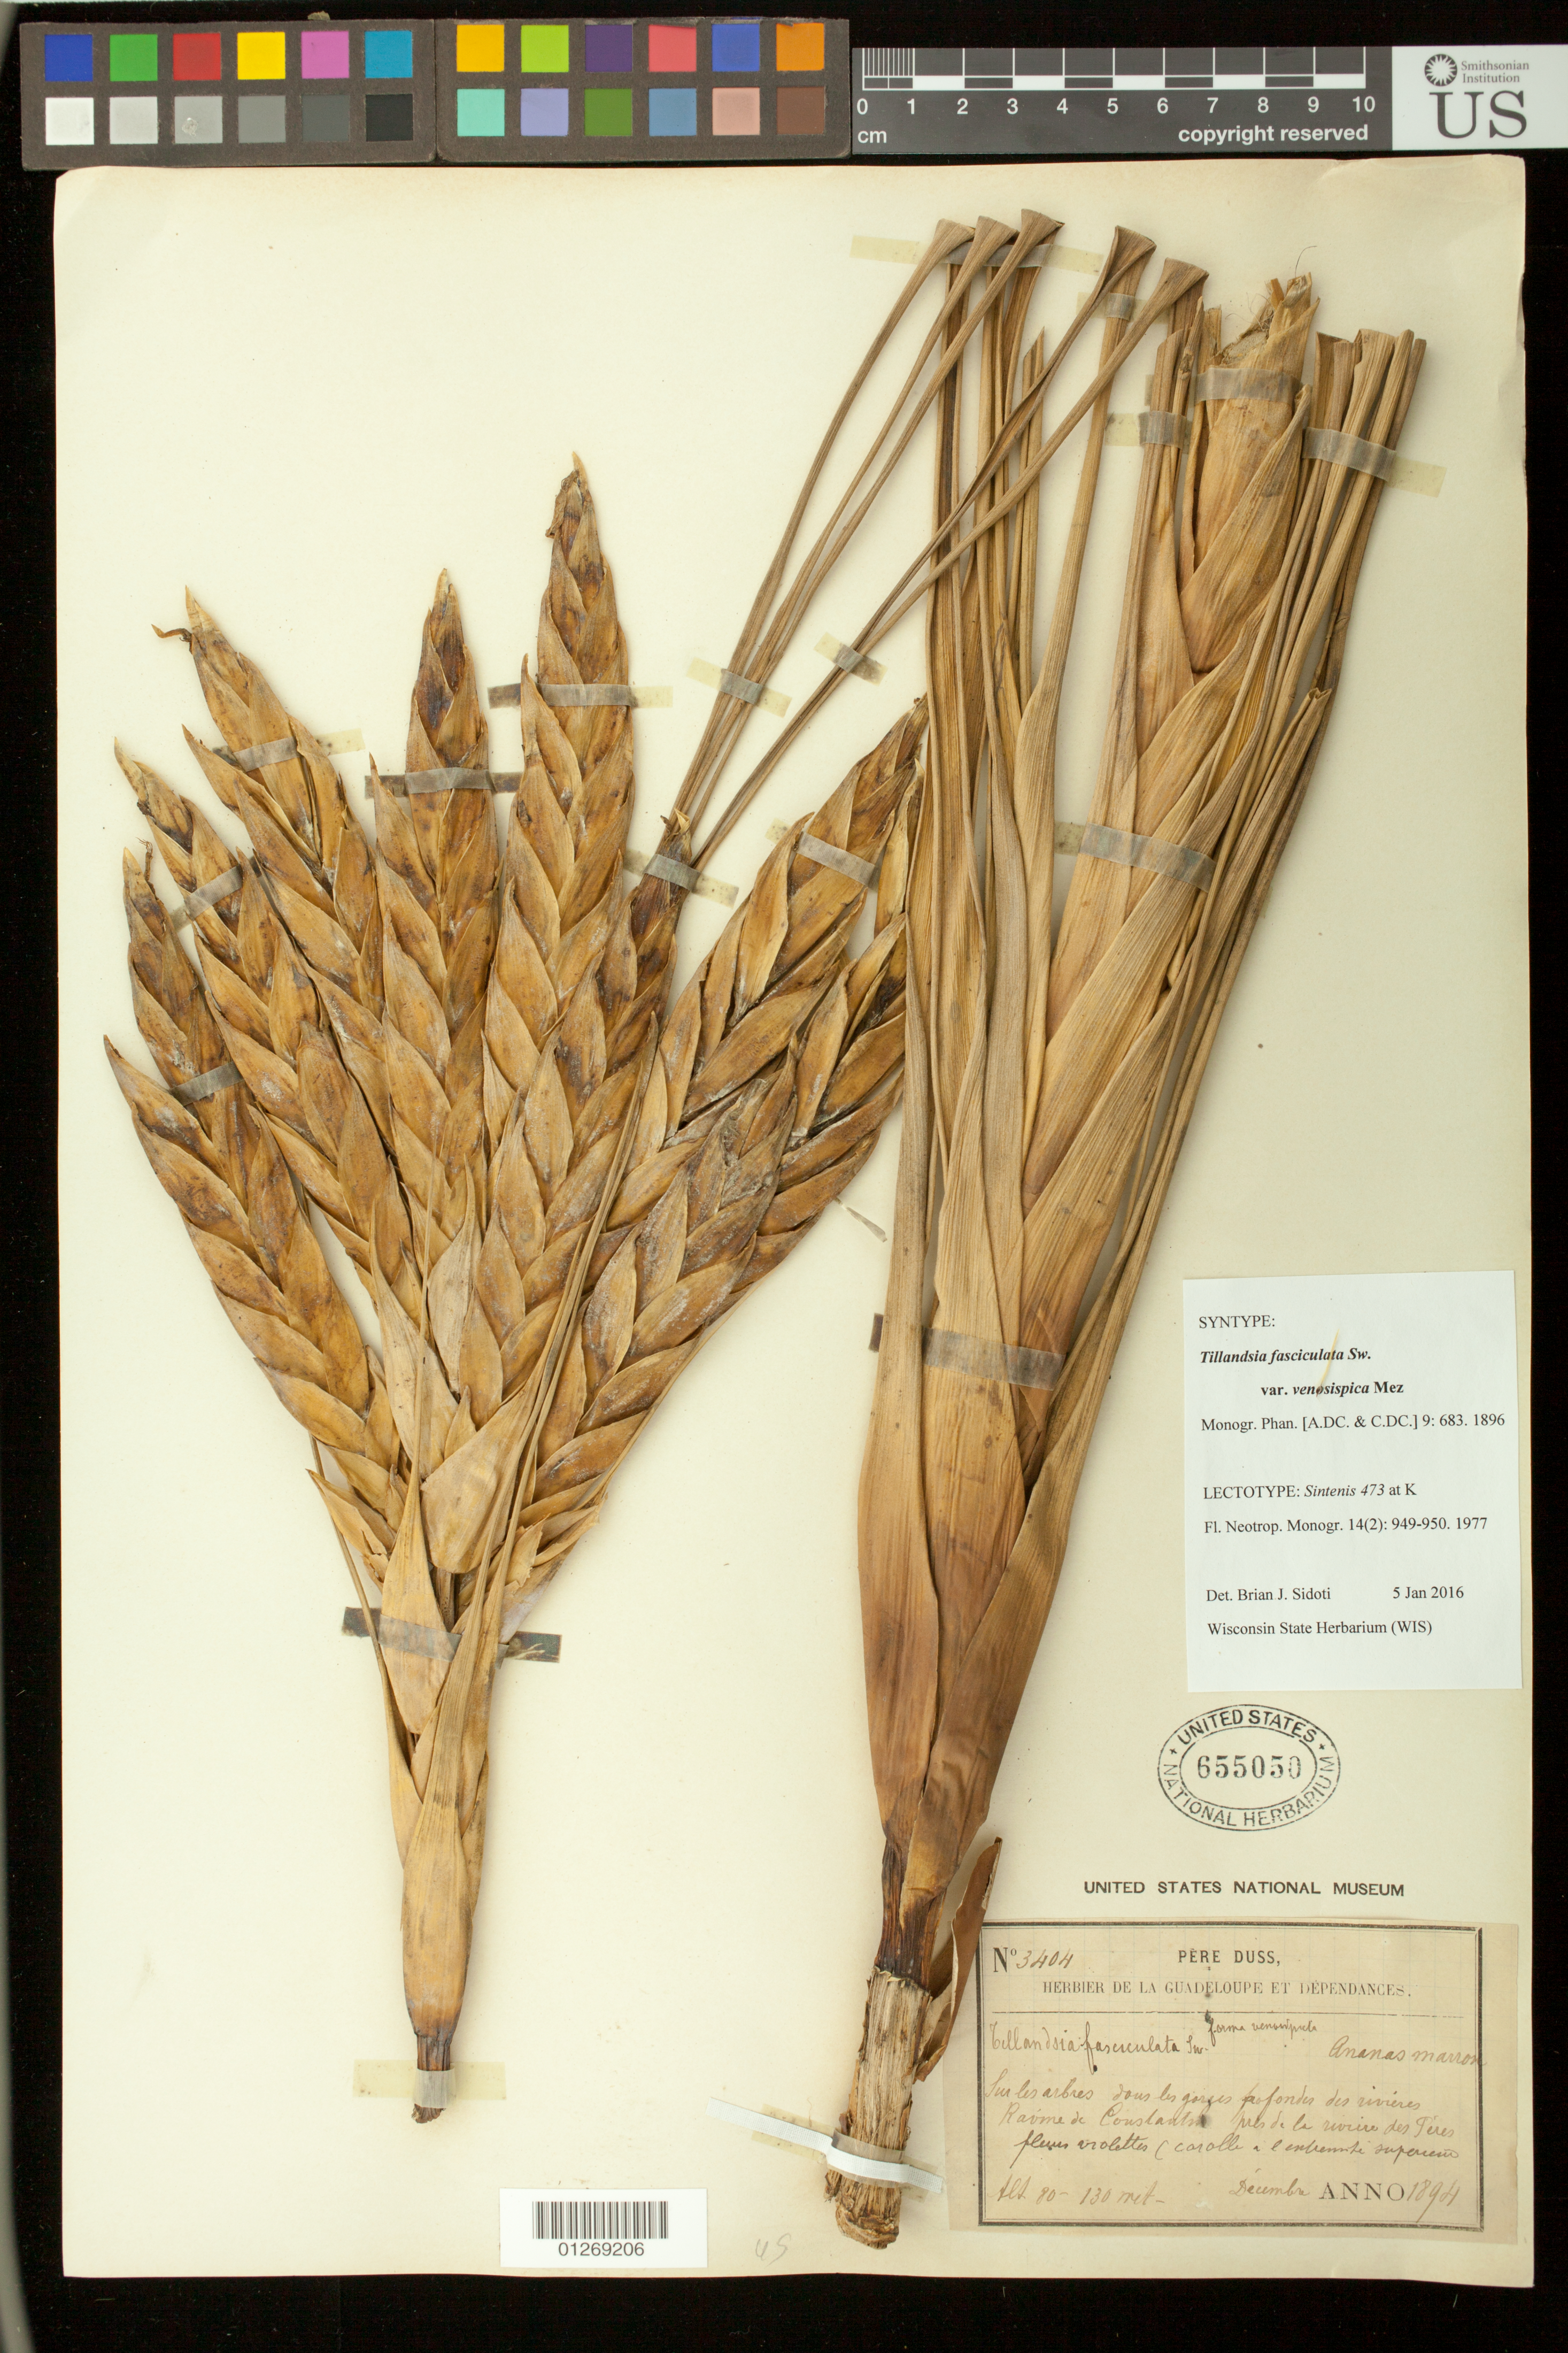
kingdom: Plantae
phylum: Tracheophyta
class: Liliopsida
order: Poales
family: Bromeliaceae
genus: Tillandsia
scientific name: Tillandsia fasciculata var. venosispica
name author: Mez in A. DC.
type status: Syntype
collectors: Père Duss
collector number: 3404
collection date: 1894-12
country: Guadeloupe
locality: Ravine de Constantin, pres de la riviere des Peres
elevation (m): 80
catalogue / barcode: US 655050